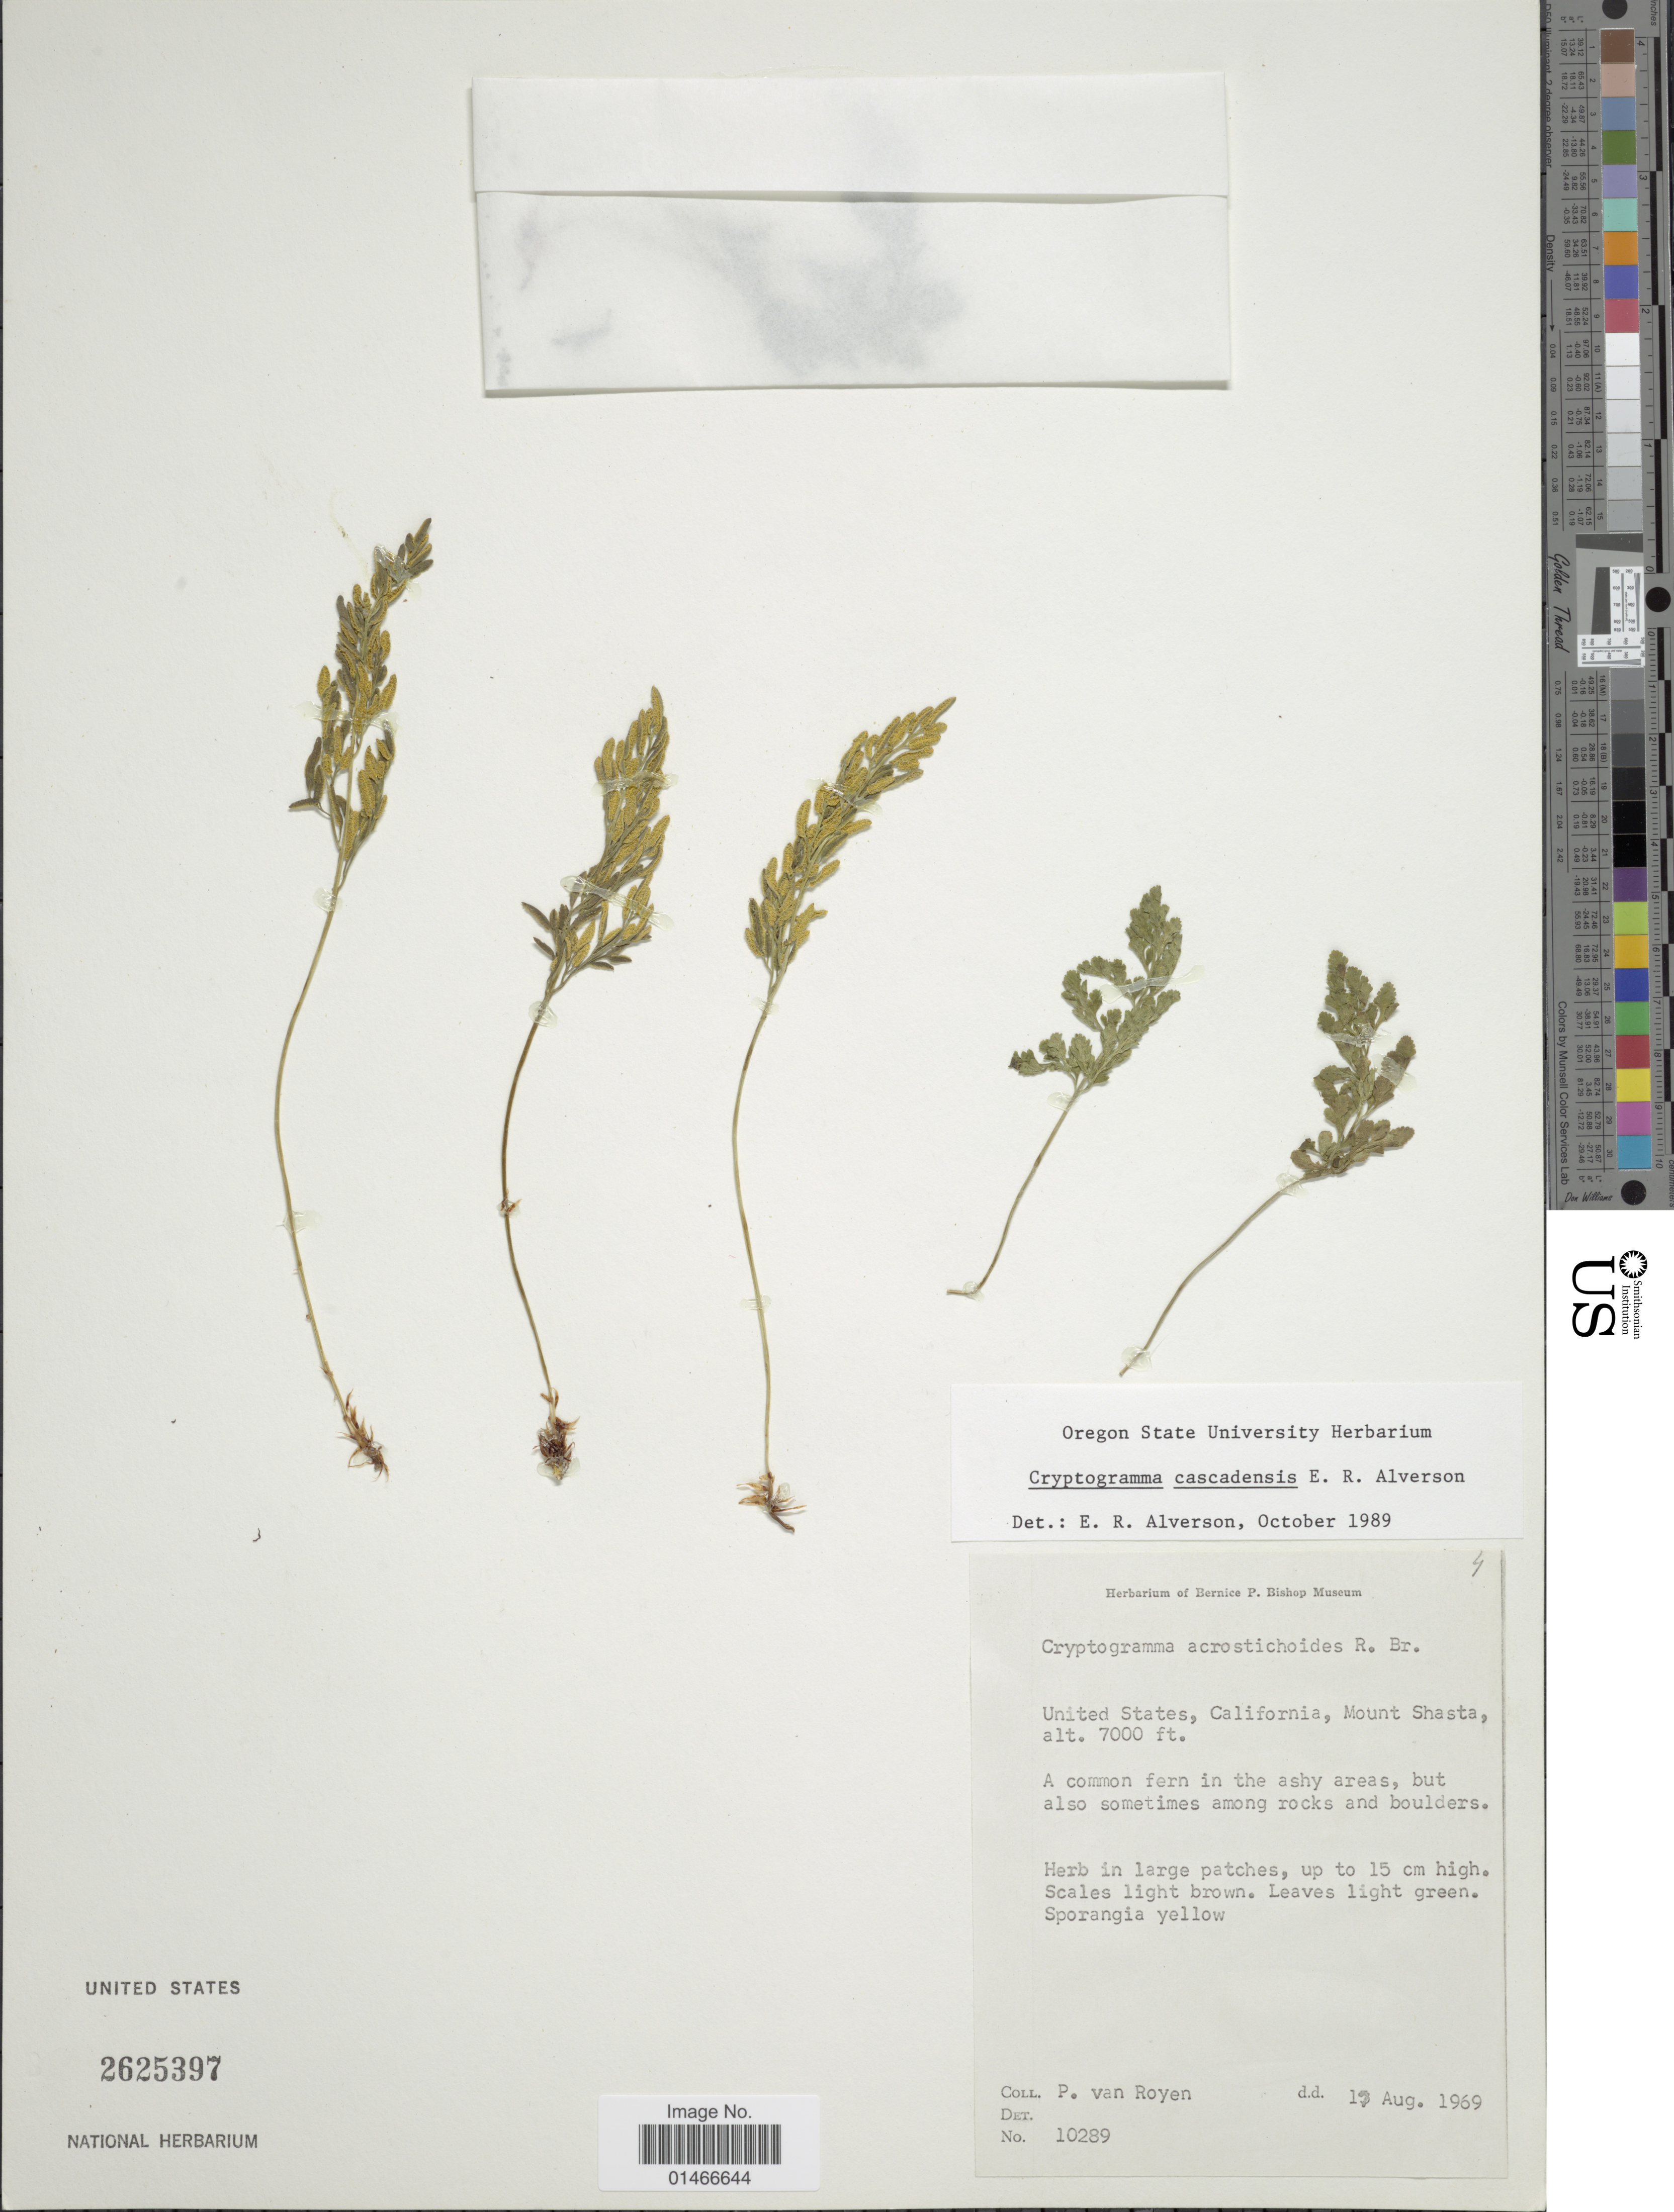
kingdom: Plantae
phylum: Tracheophyta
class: Polypodiopsida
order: Polypodiales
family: Pteridaceae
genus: Cryptogramma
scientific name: Cryptogramma cascadensis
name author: Alverson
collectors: P. van Royen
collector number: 10289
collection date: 1969-08-17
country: United States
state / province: California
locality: Mount Shasta.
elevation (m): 2134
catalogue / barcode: US 2625397